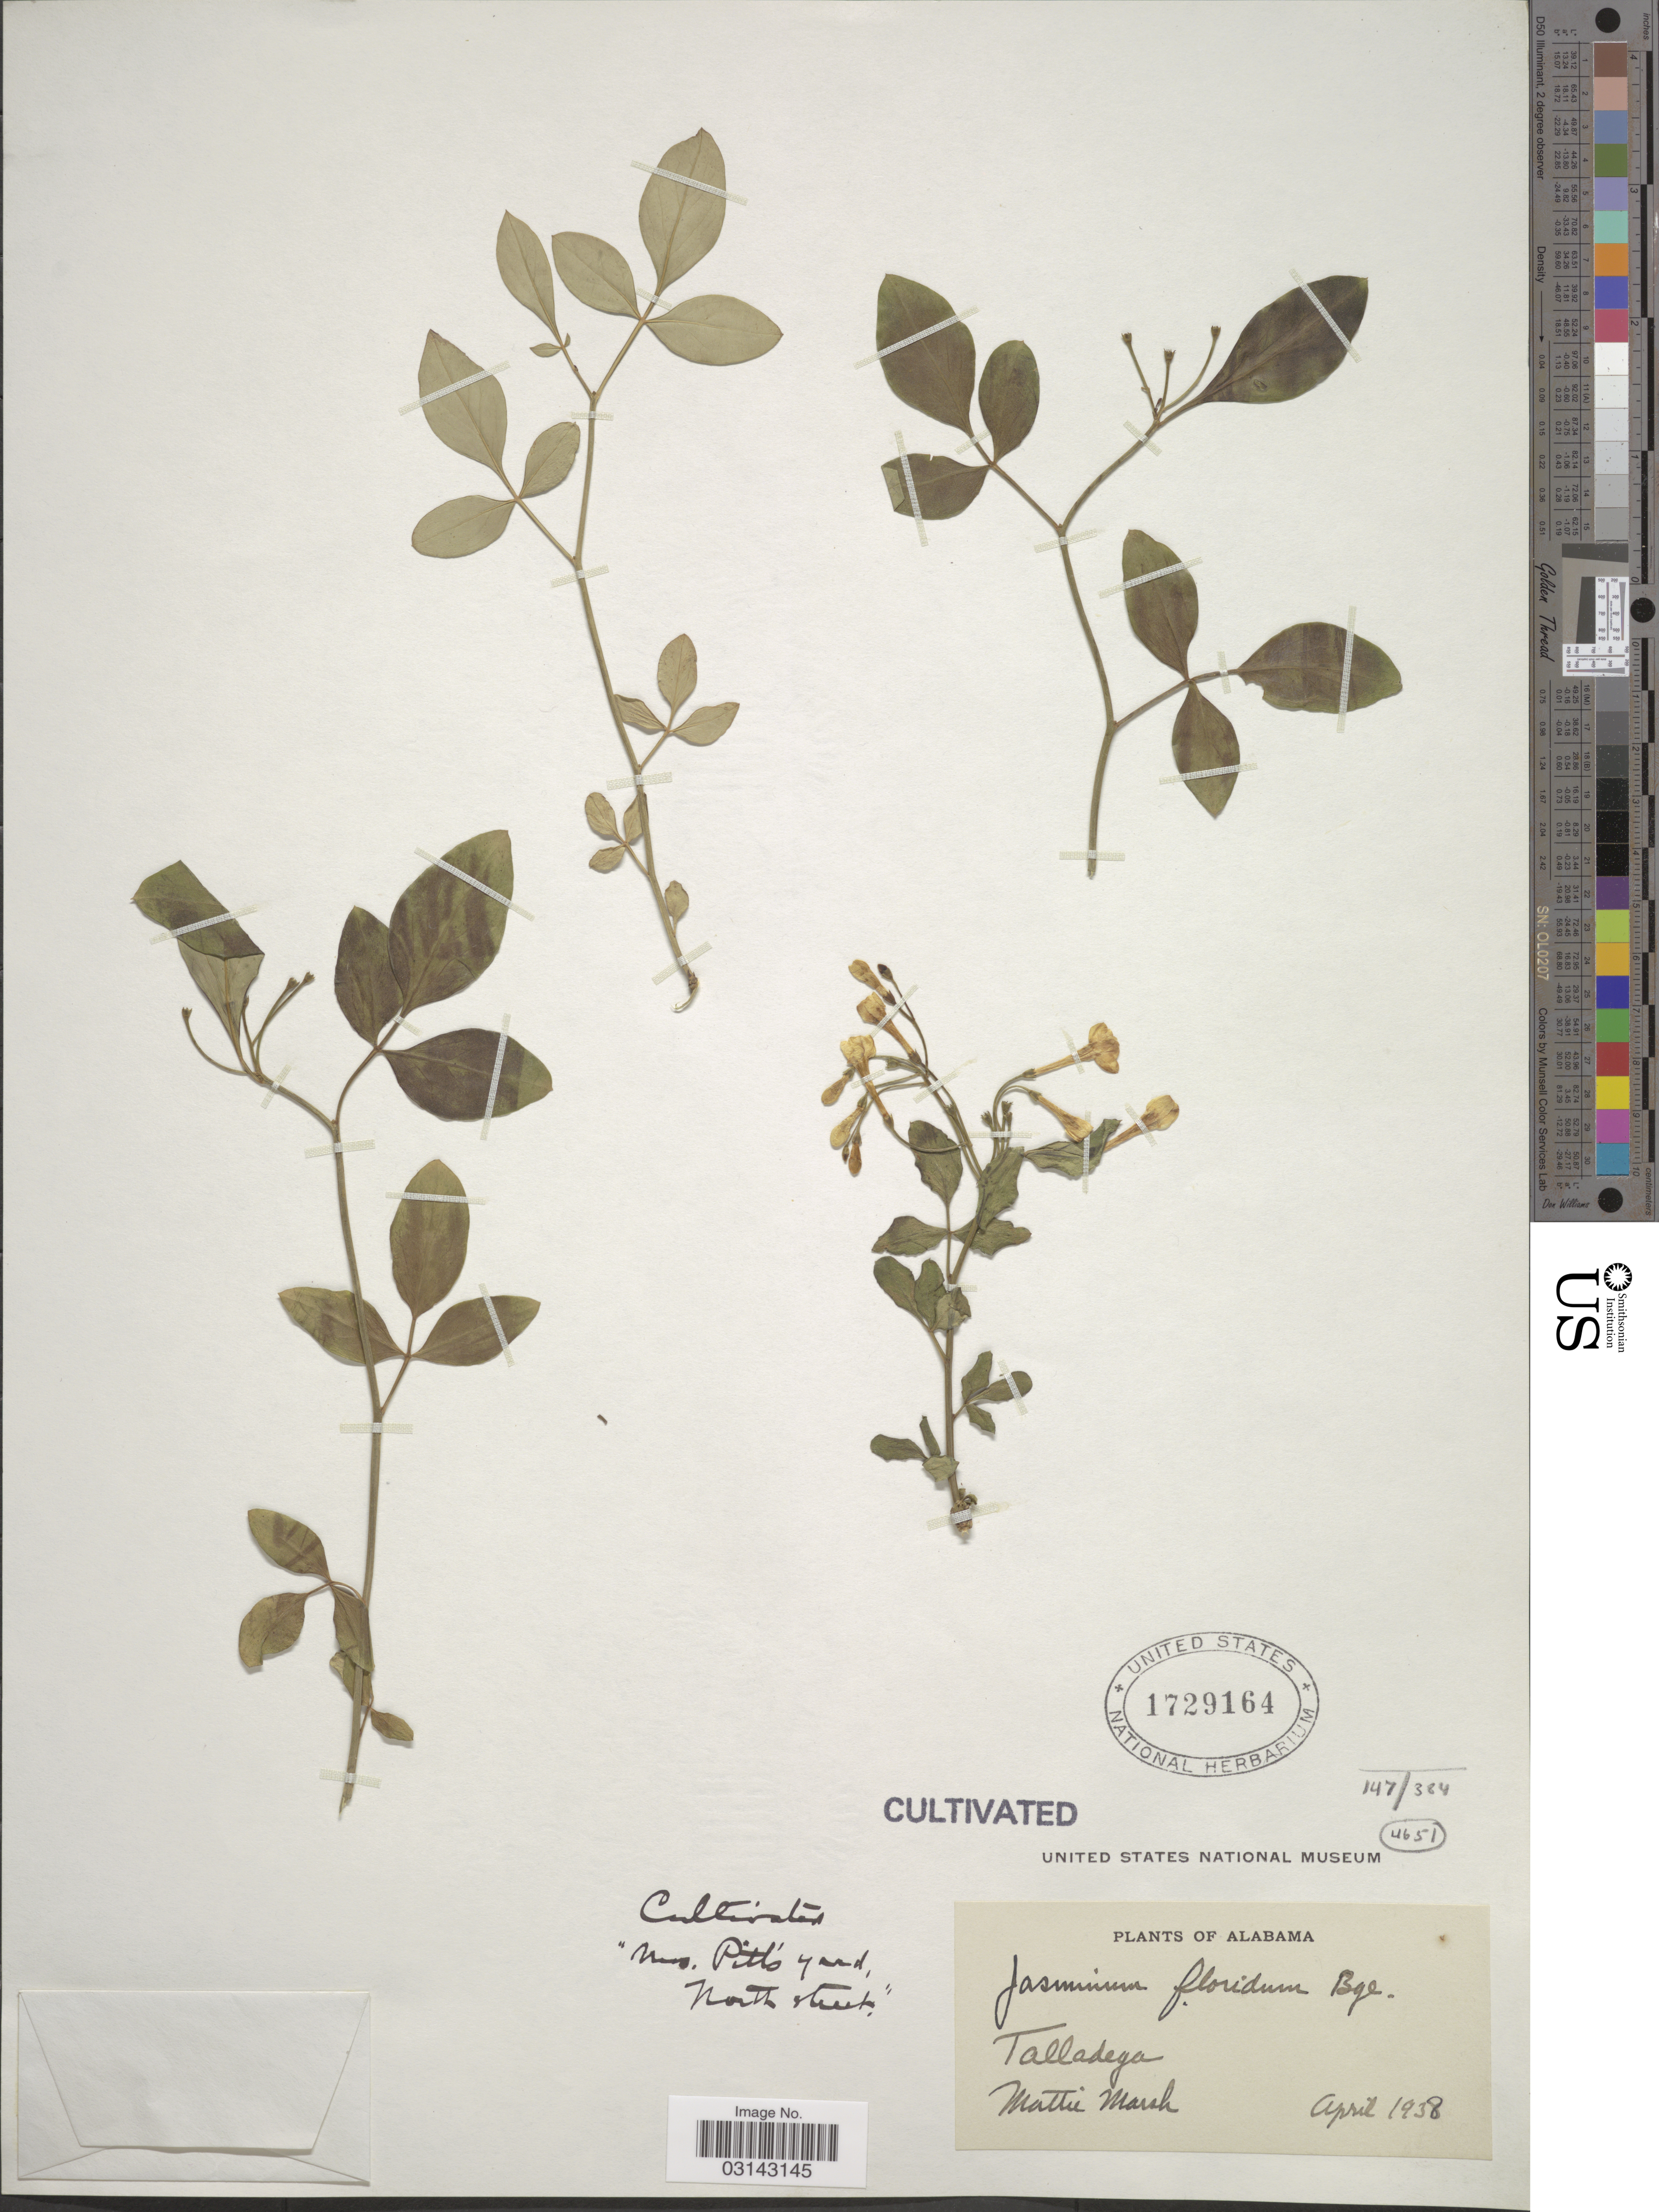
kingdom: Plantae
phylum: Tracheophyta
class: Magnoliopsida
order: Lamiales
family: Oleaceae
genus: Jasminum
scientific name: Jasminum floridum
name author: Bunge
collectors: M. Marsh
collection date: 1938-04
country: United States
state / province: Alabama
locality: Talladega. "Near Pitt's yard, North street".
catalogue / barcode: US 1729164